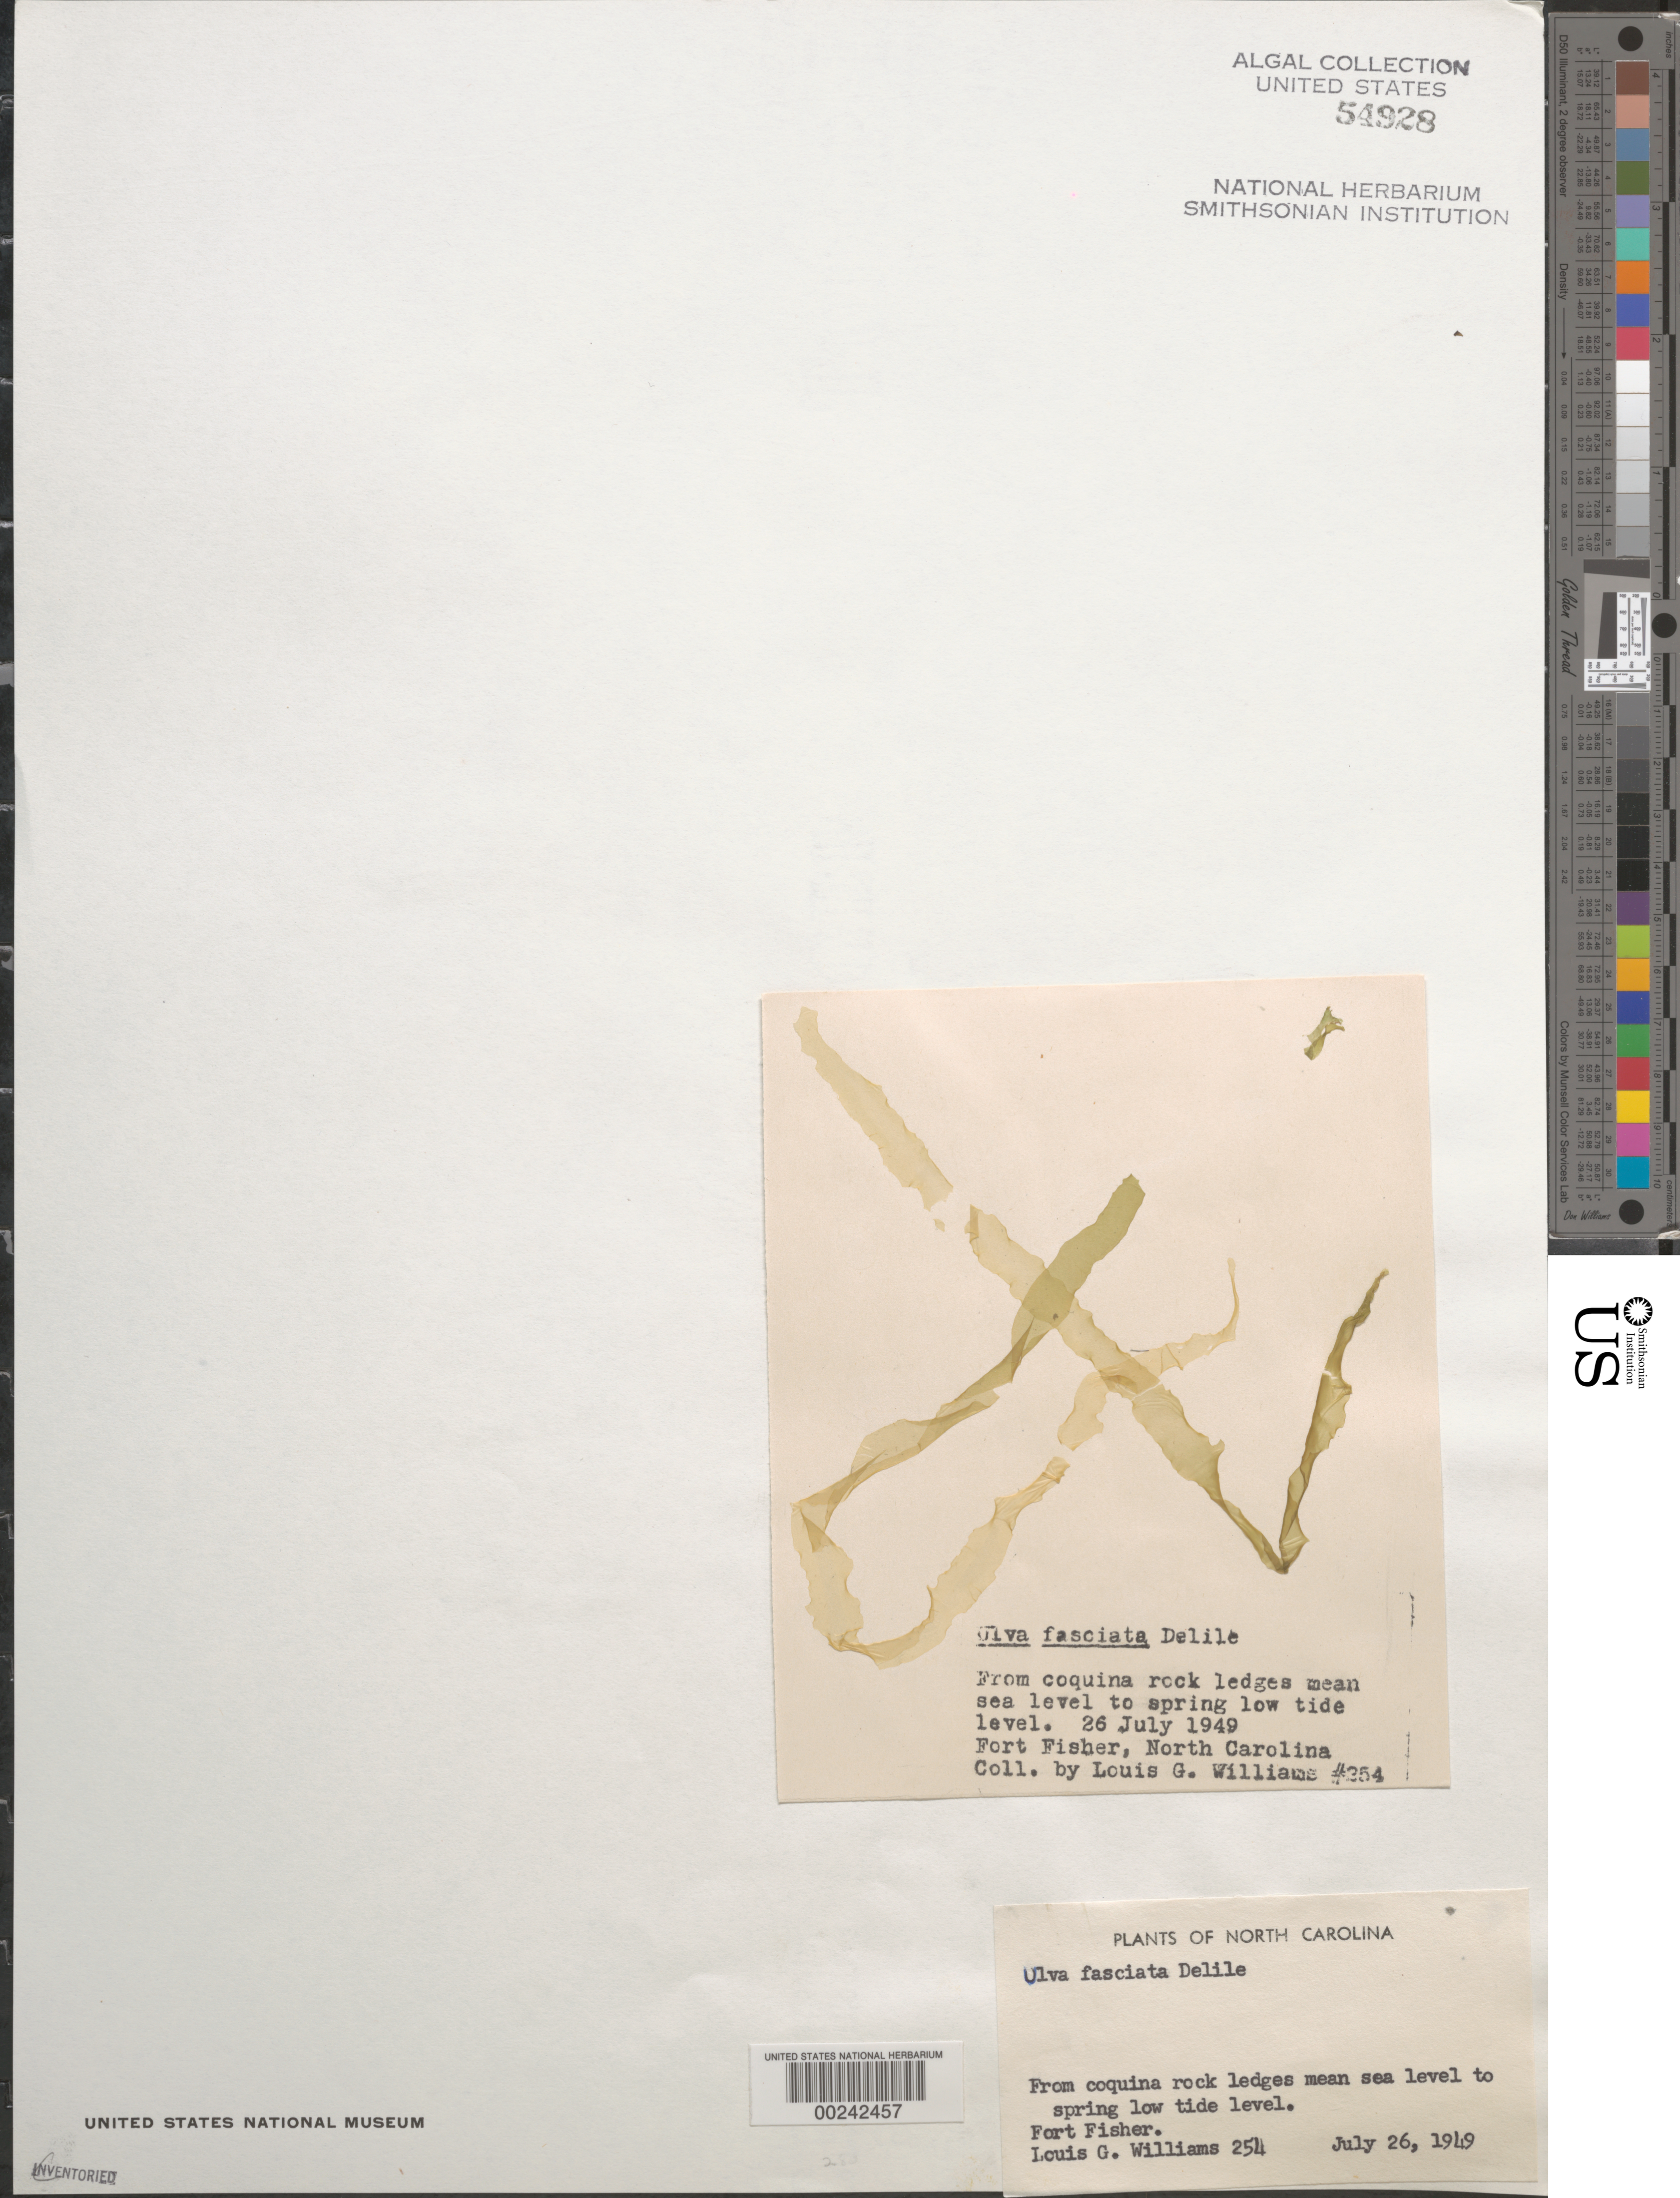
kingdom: Plantae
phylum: Chlorophyta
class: Ulvophyceae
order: Ulvales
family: Ulvaceae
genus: Ulva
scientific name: Ulva lactuca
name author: L.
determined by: Algae name updating Project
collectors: L. G. Williams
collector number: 254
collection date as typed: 26 Jul 1949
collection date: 1949-07-26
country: United States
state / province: North Carolina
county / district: New Hanover County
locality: Fort Fisher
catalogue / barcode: US 54928